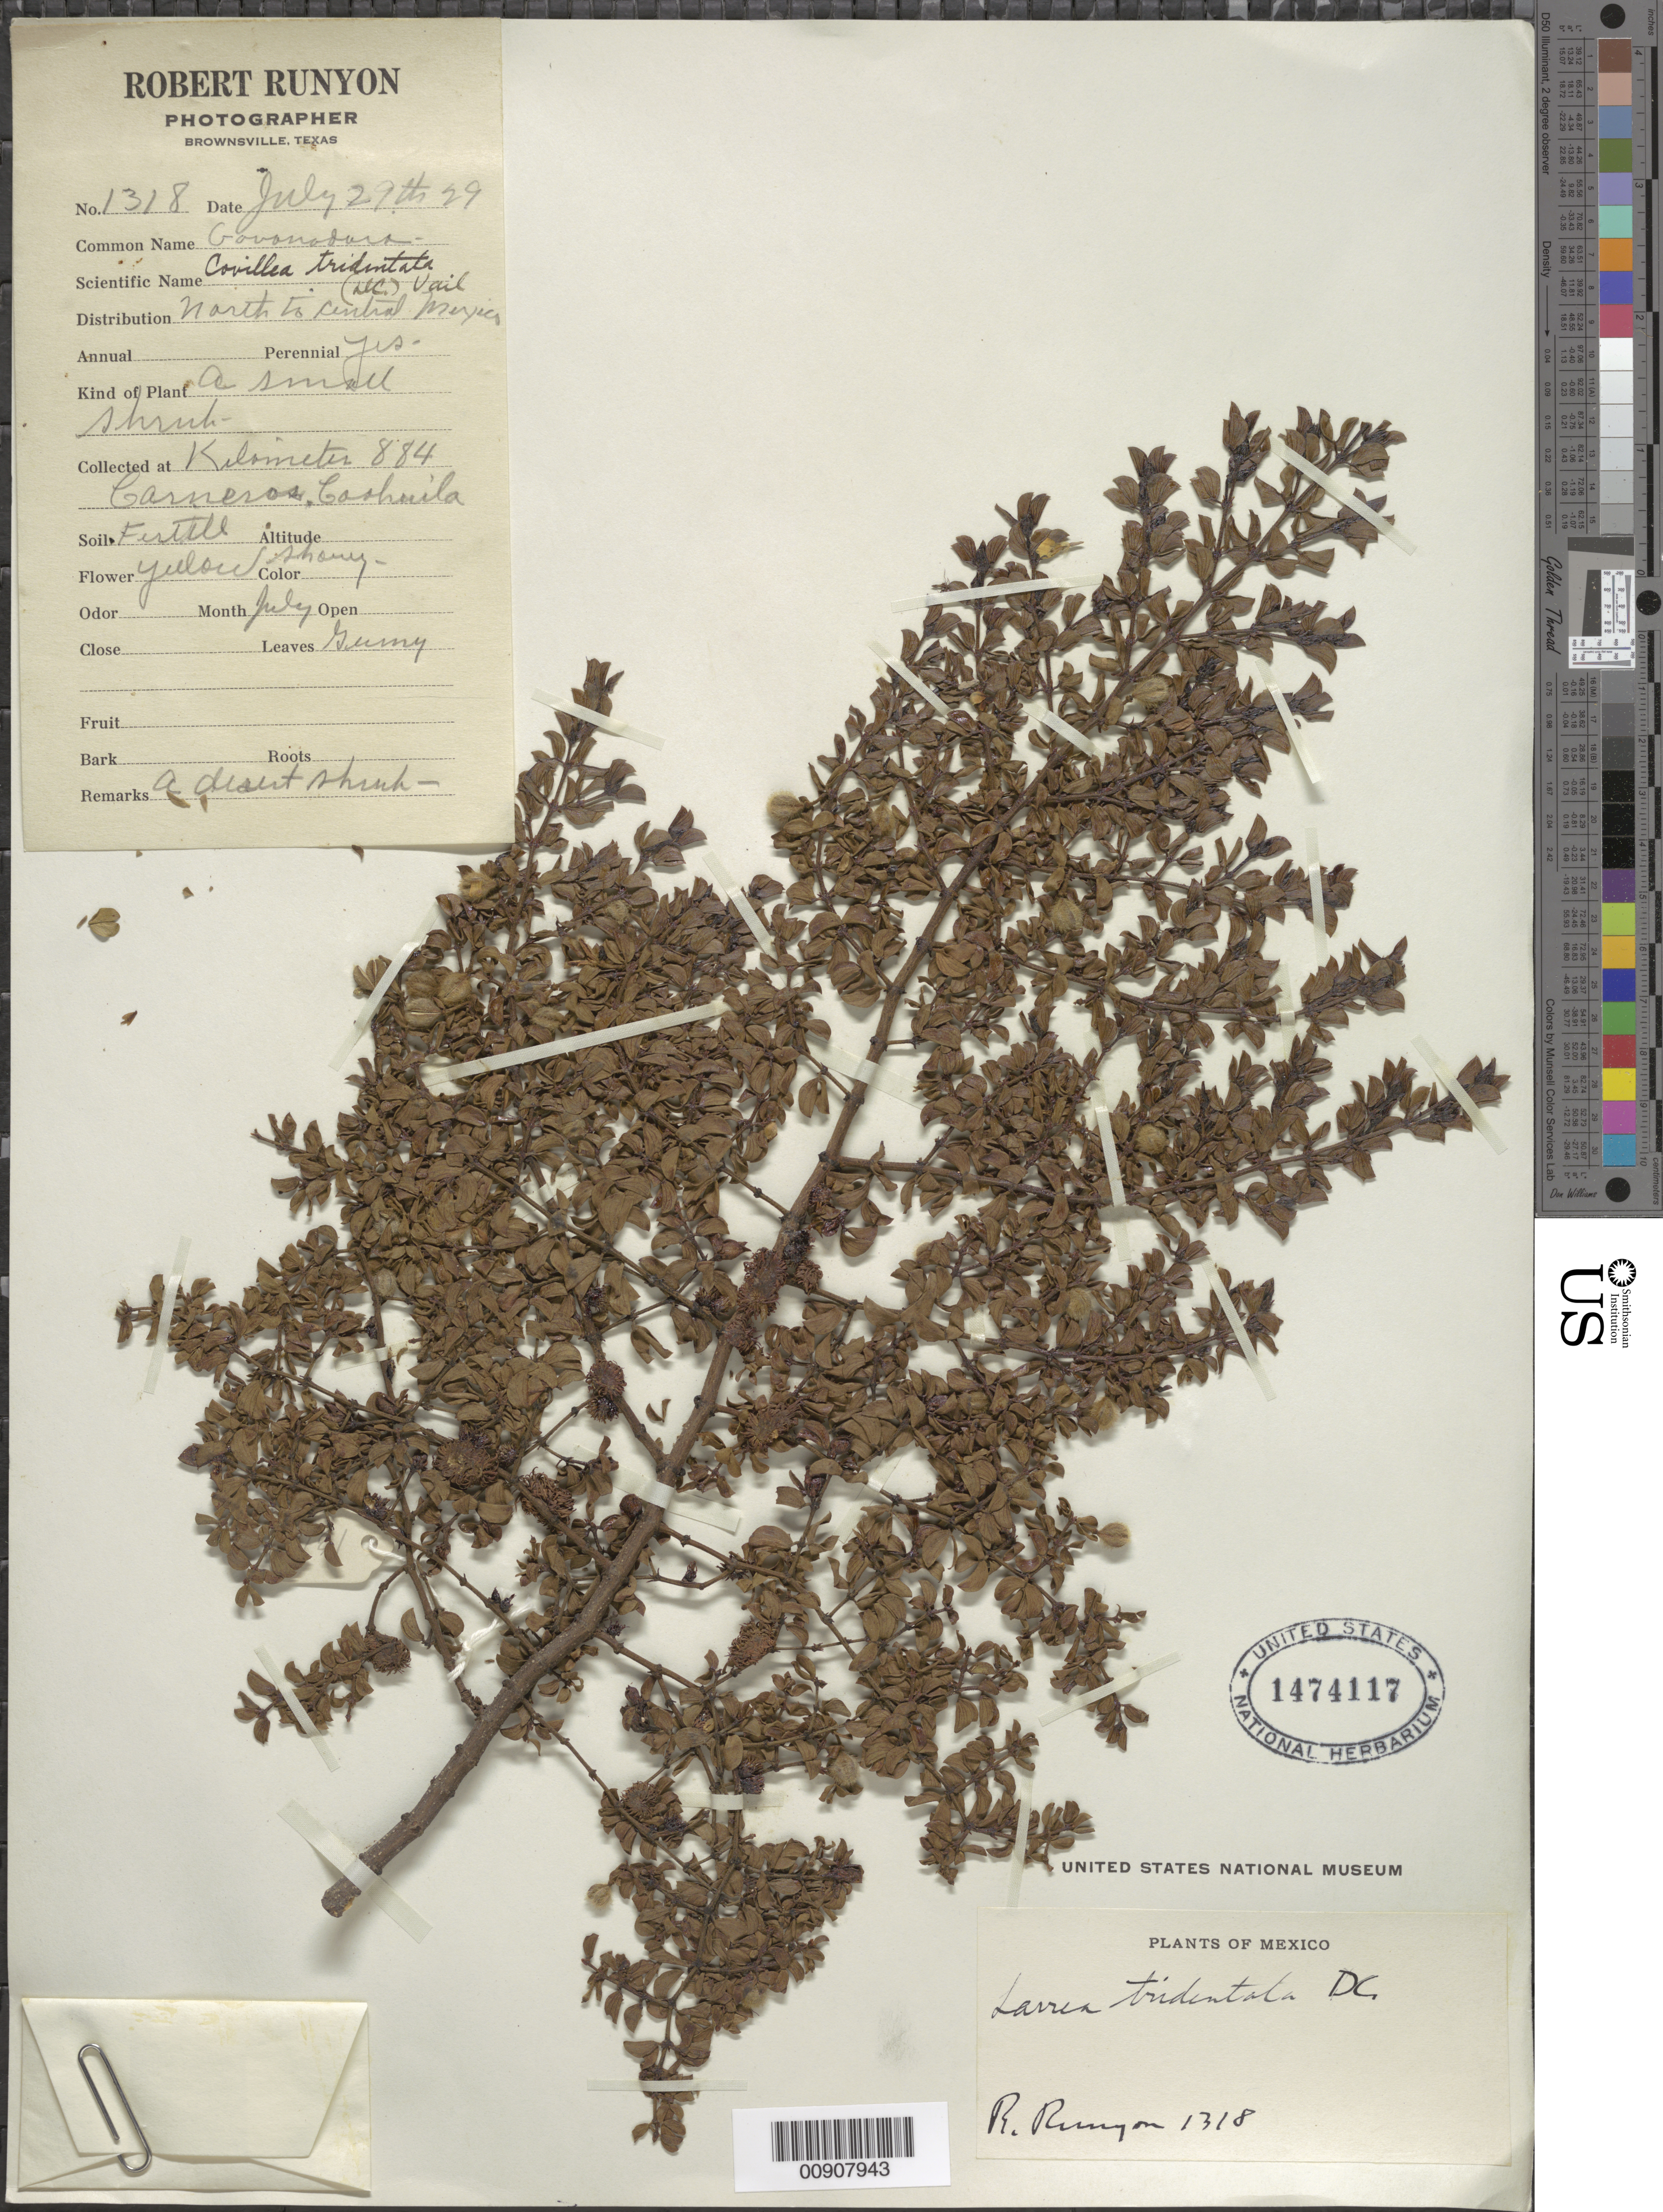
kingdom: Plantae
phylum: Tracheophyta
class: Magnoliopsida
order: Zygophyllales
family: Zygophyllaceae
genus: Larrea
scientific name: Larrea tridentata var. tridentata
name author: (Sessé & Moc. ex DC.) Coville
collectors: R. Runyon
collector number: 1318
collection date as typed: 29 Jul 1929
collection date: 1929-07-29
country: Mexico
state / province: Coahuila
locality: Kilometer 884 Carneros, Coahuila.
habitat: Soil fertile.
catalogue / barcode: US 1474117